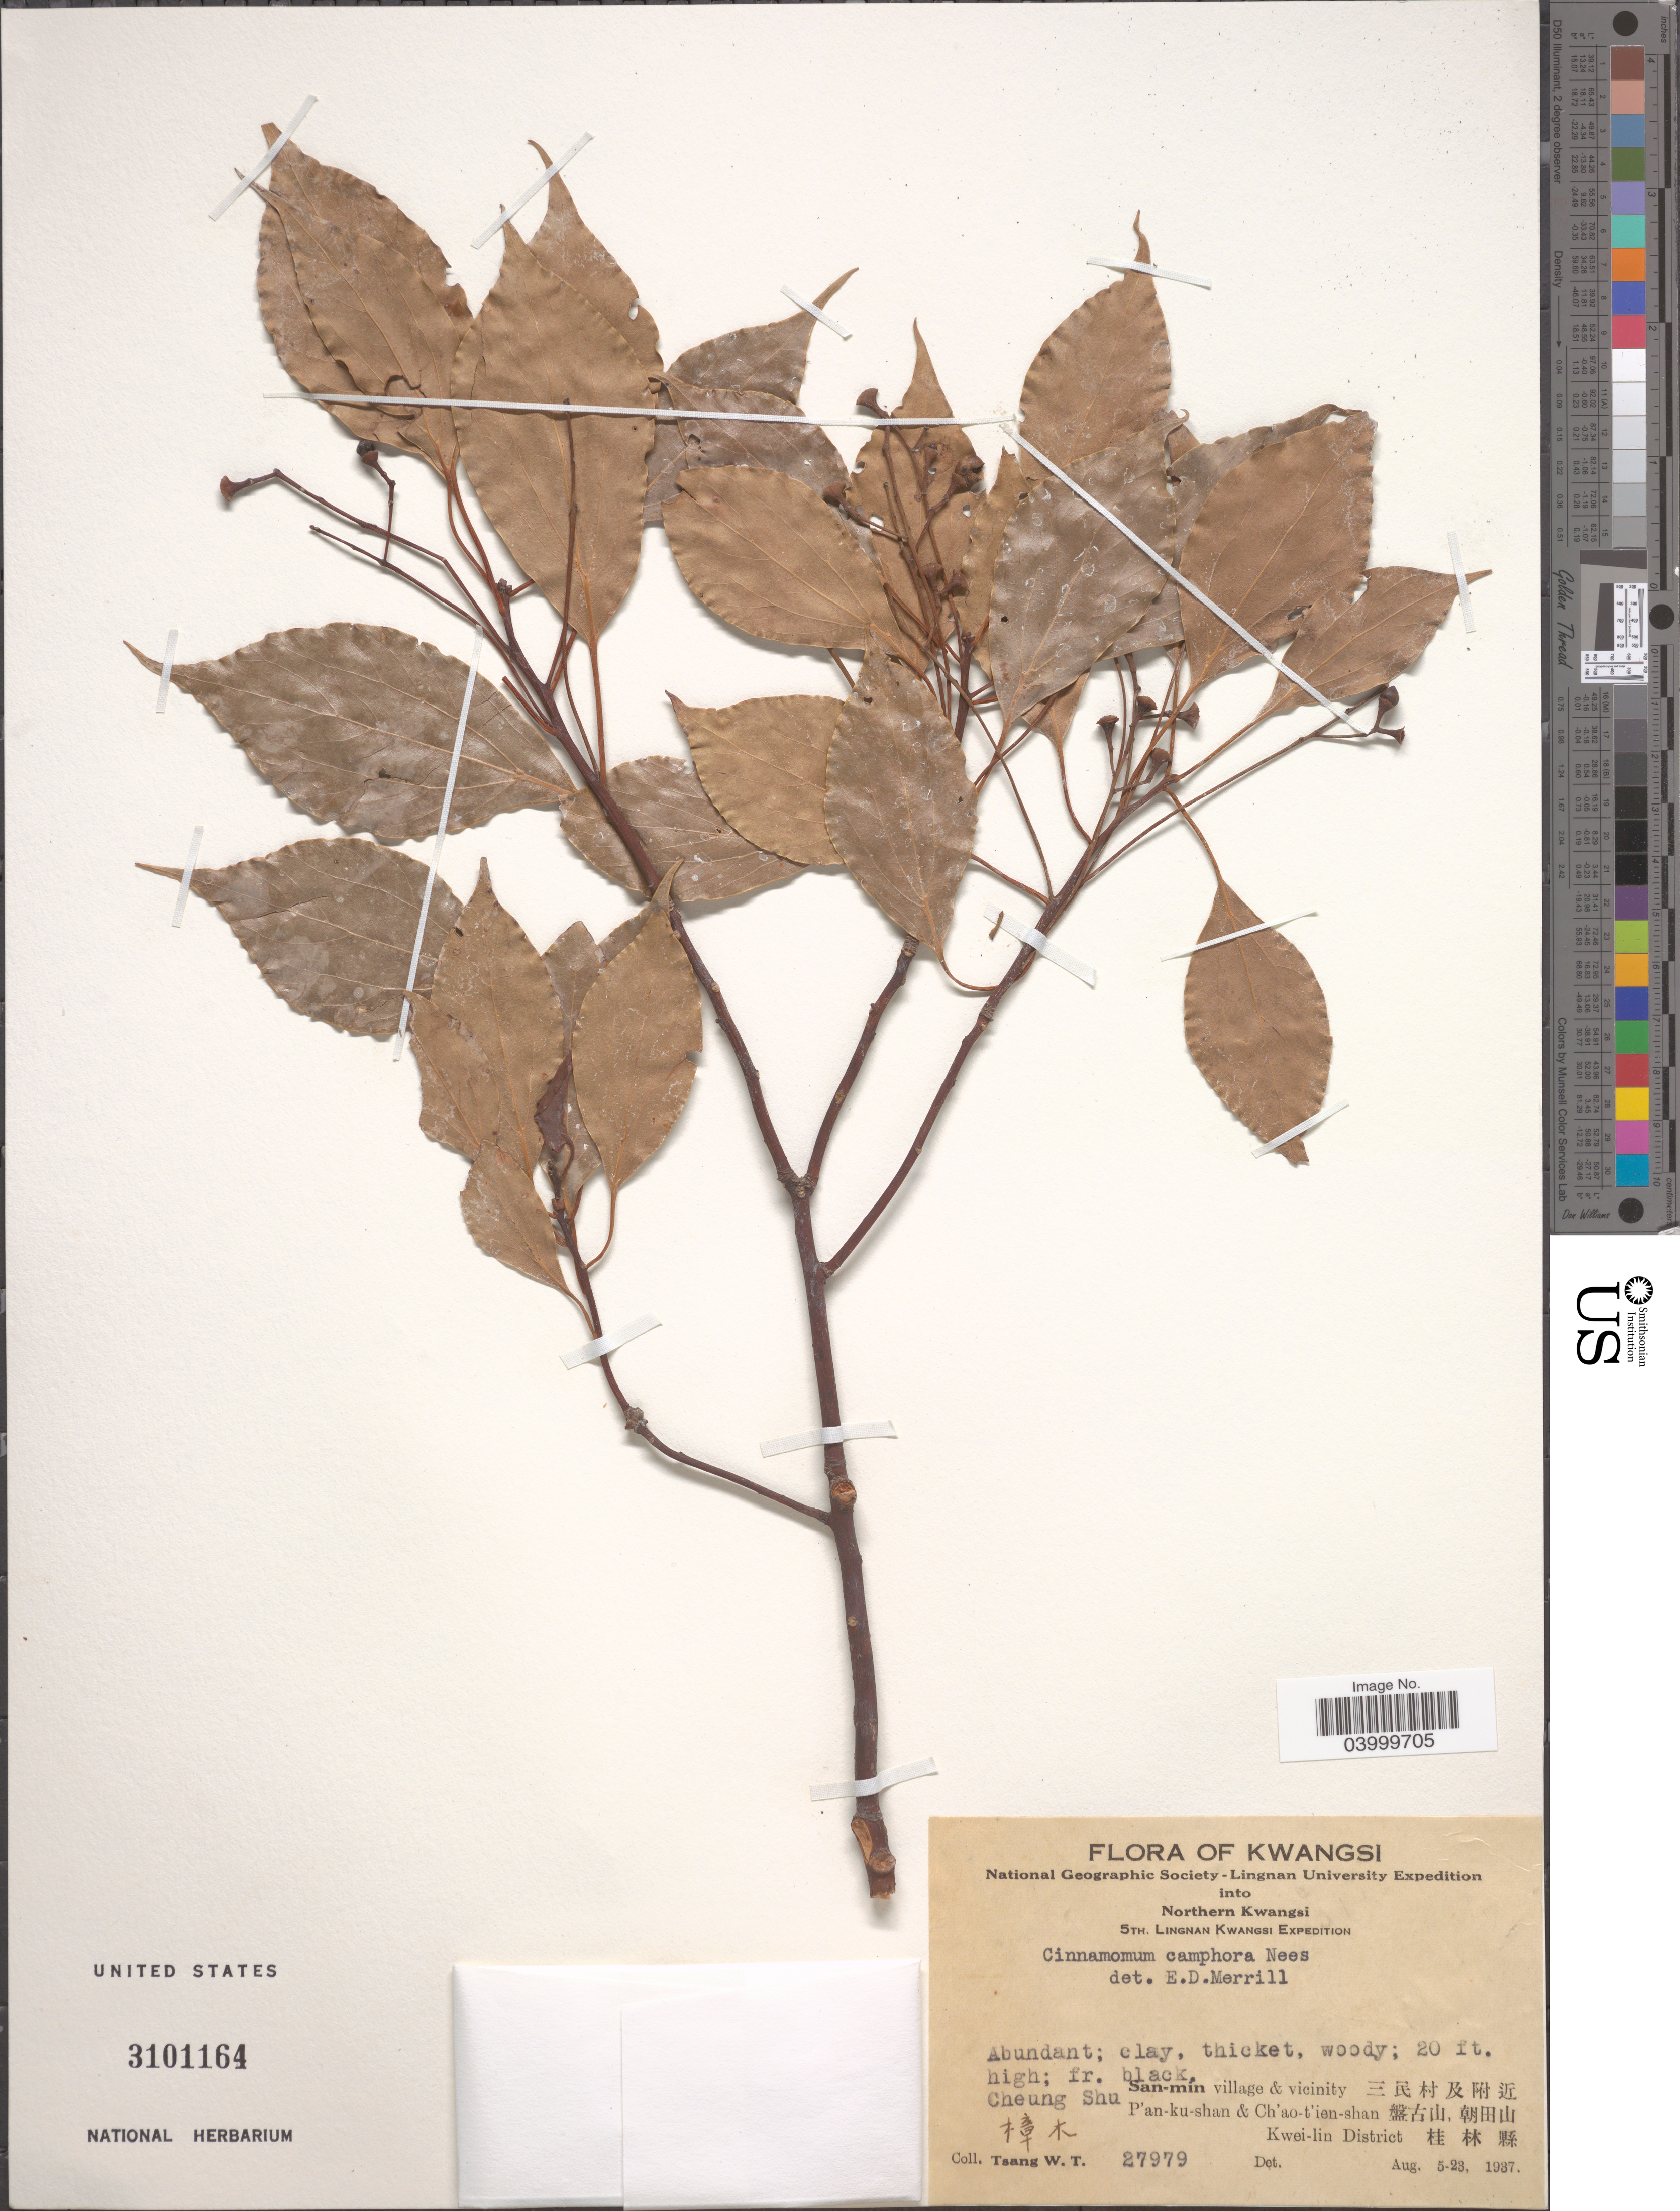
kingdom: Plantae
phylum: Tracheophyta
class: Magnoliopsida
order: Laurales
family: Lauraceae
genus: Cinnamomum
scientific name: Cinnamomum camphora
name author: (L.) J. Presl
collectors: W. T. Tsang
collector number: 27979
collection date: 1937-08-05/1937-08-23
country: China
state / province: Guangxi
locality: Kwangsi. Northern Kwangsi. Cheung Shu X. San-min village & vicinity X. P'an-ku-shan & Ch'ao-t'ien-shan X. Kwei-lin District X.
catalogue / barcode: US 3101164